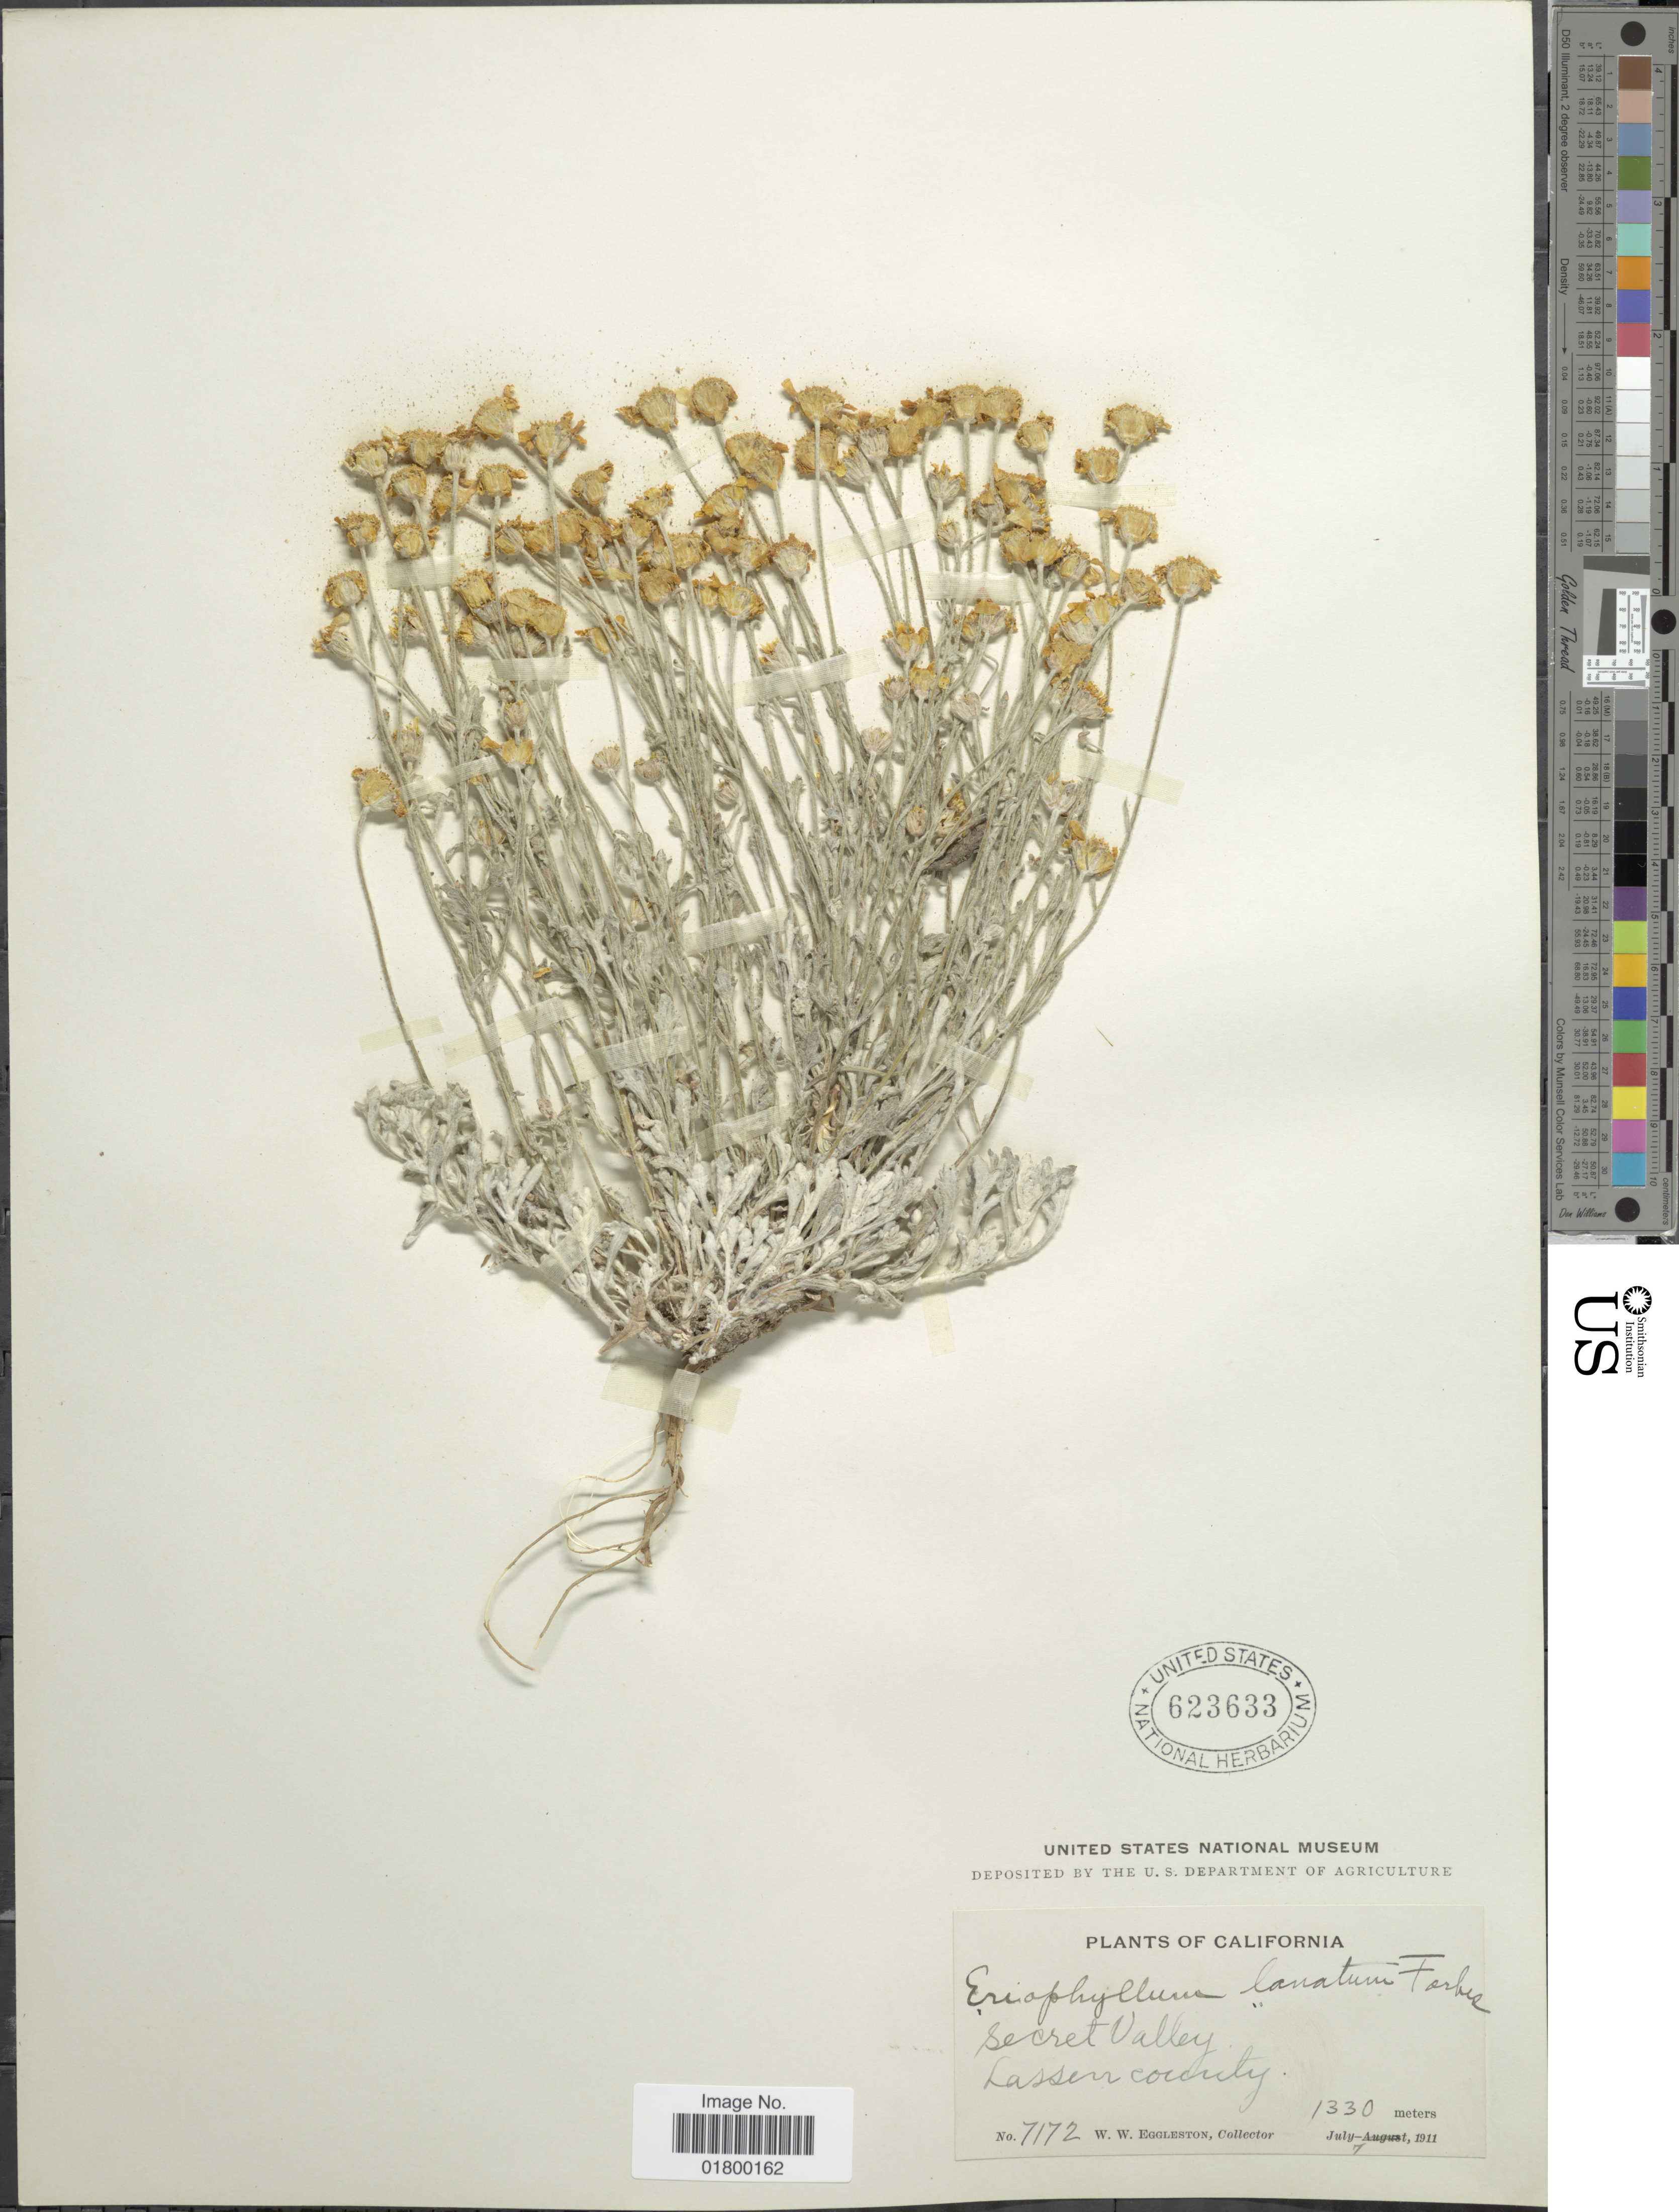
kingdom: Plantae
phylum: Tracheophyta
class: Magnoliopsida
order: Asterales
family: Asteraceae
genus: Eriophyllum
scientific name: Eriophyllum lanatum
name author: (Pursh) J. Forbes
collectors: W. W. Eggleston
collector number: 7172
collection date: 1911-07-07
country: United States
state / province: California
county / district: Lassen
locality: Secret Valley, Lassen County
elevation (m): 1330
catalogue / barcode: US 623633